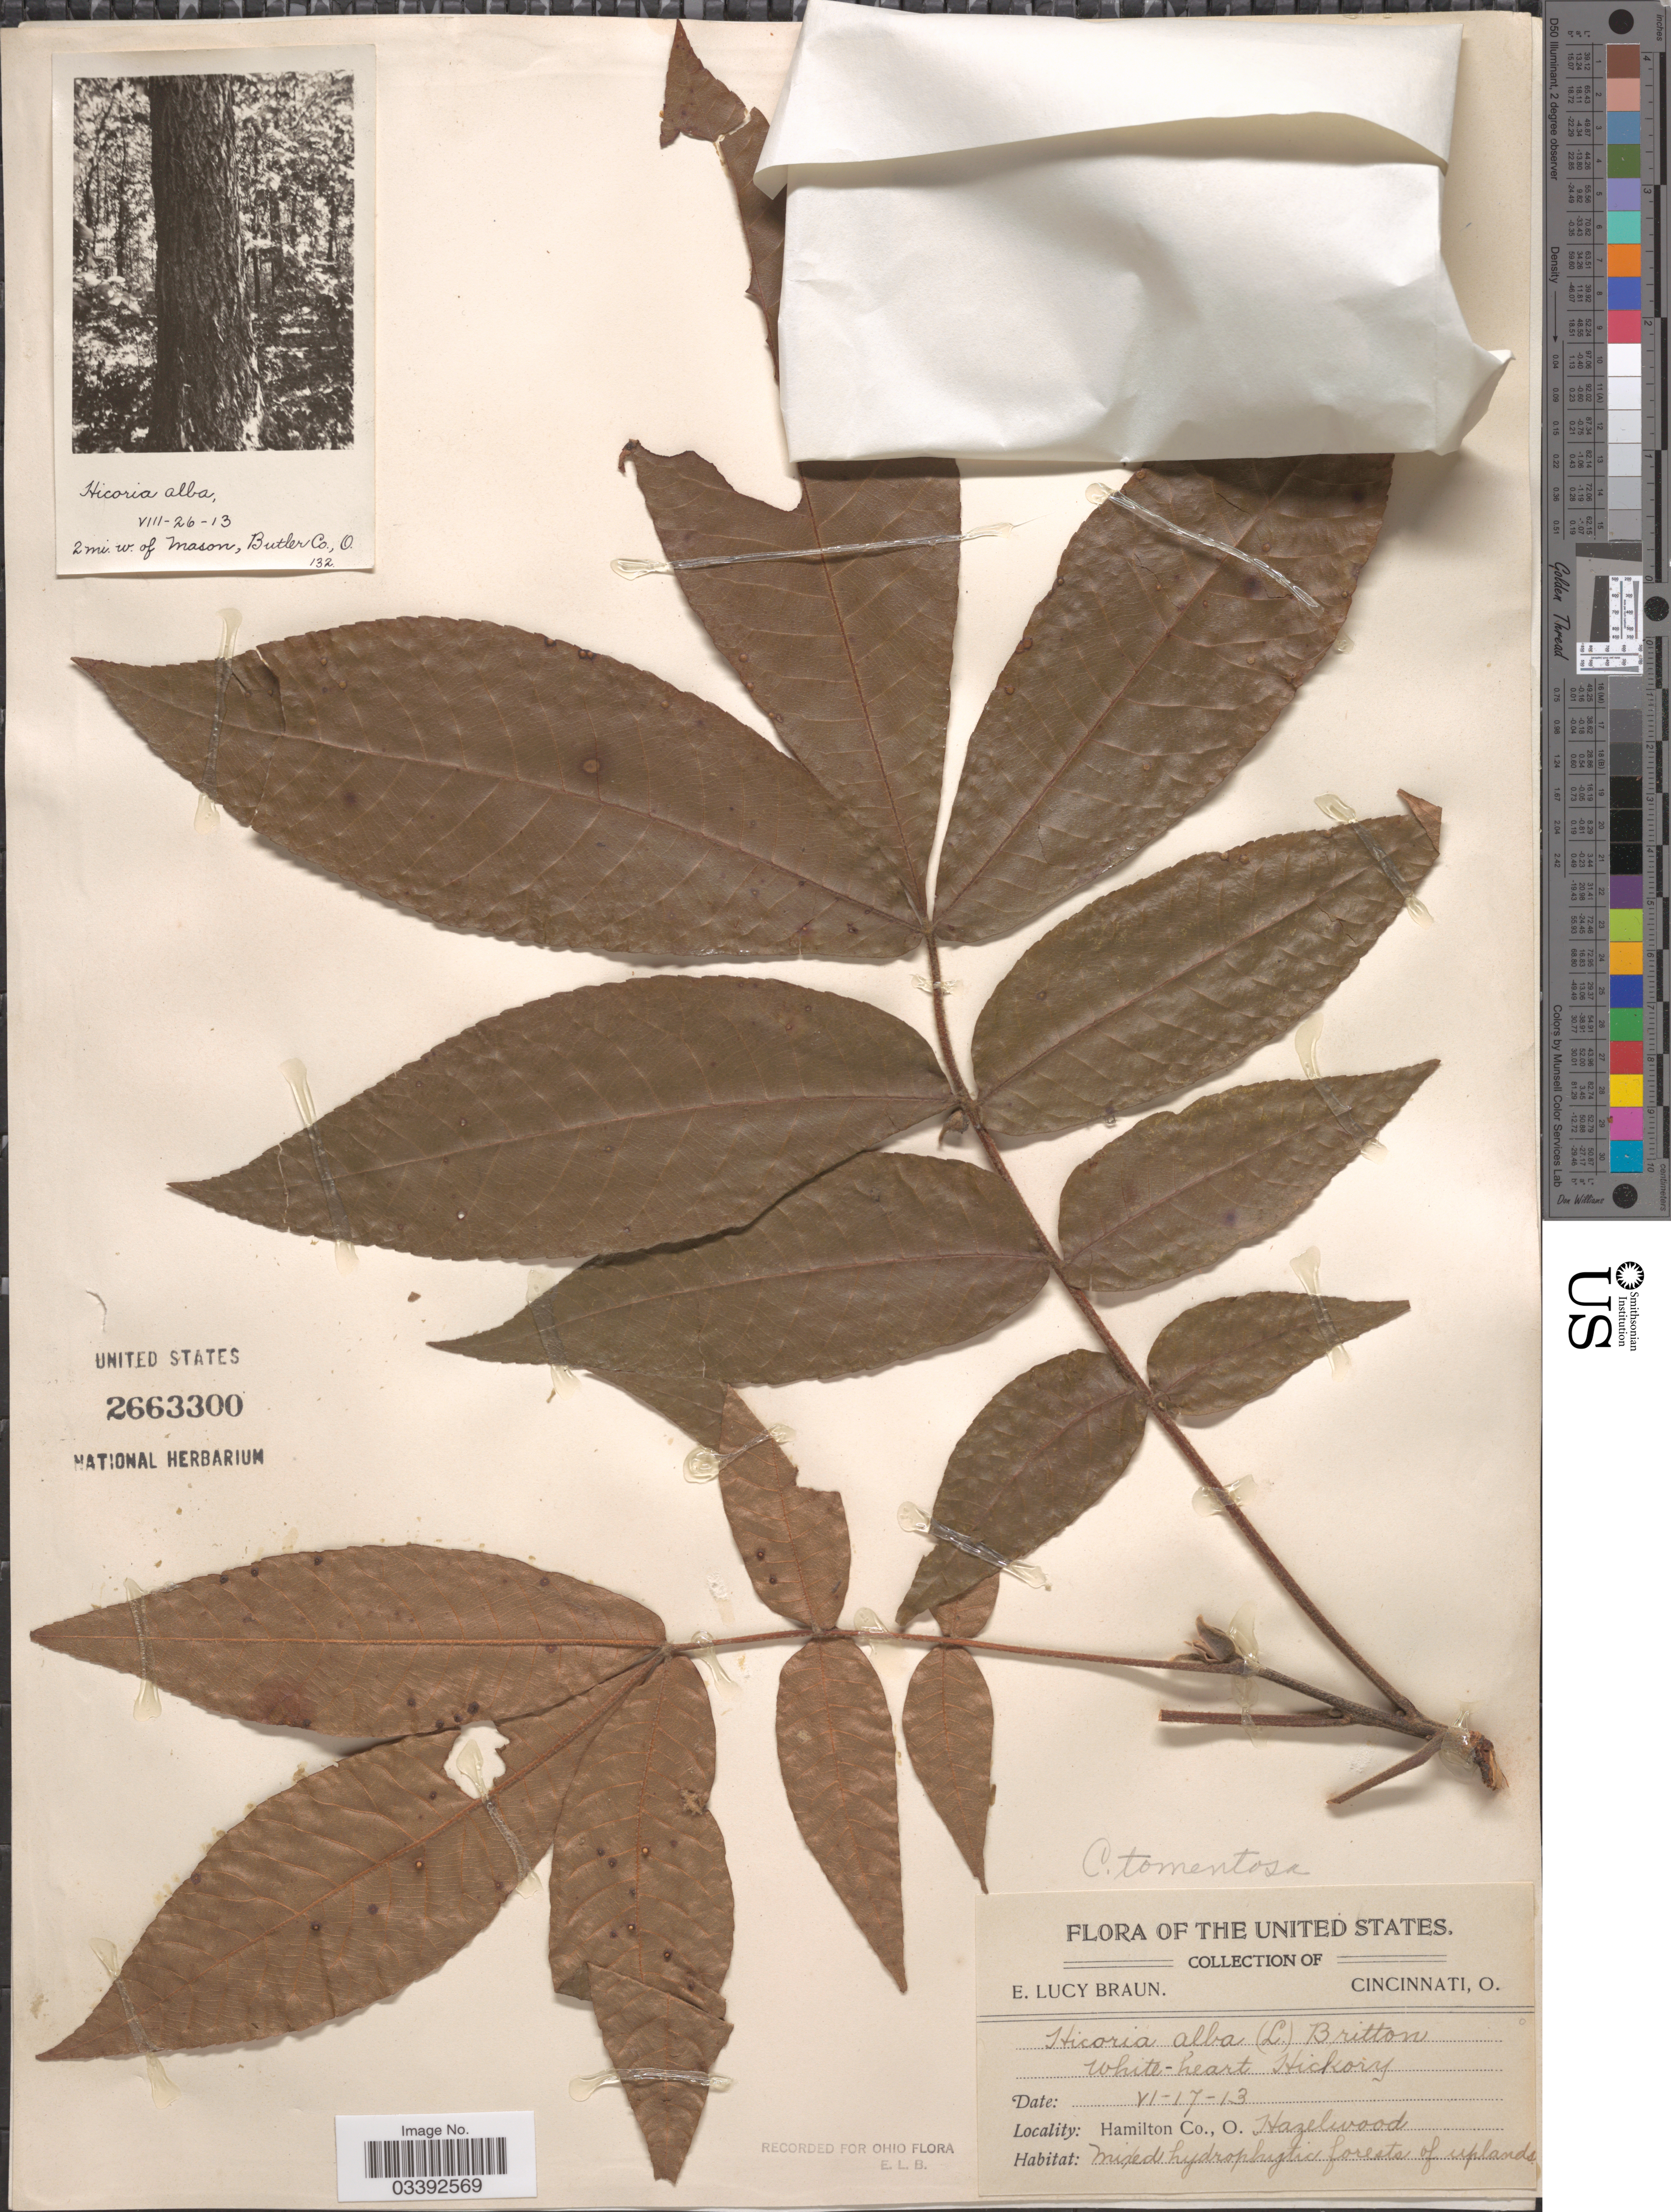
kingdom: Plantae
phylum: Tracheophyta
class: Magnoliopsida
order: Fagales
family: Juglandaceae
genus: Carya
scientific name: Carya tomentosa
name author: (Lam.) Nutt.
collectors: E. L. Braun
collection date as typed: Transcribed d/m/y: 17/6/13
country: United States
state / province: Ohio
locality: Hamilton Co., Hazelwood.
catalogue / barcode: US 2663300